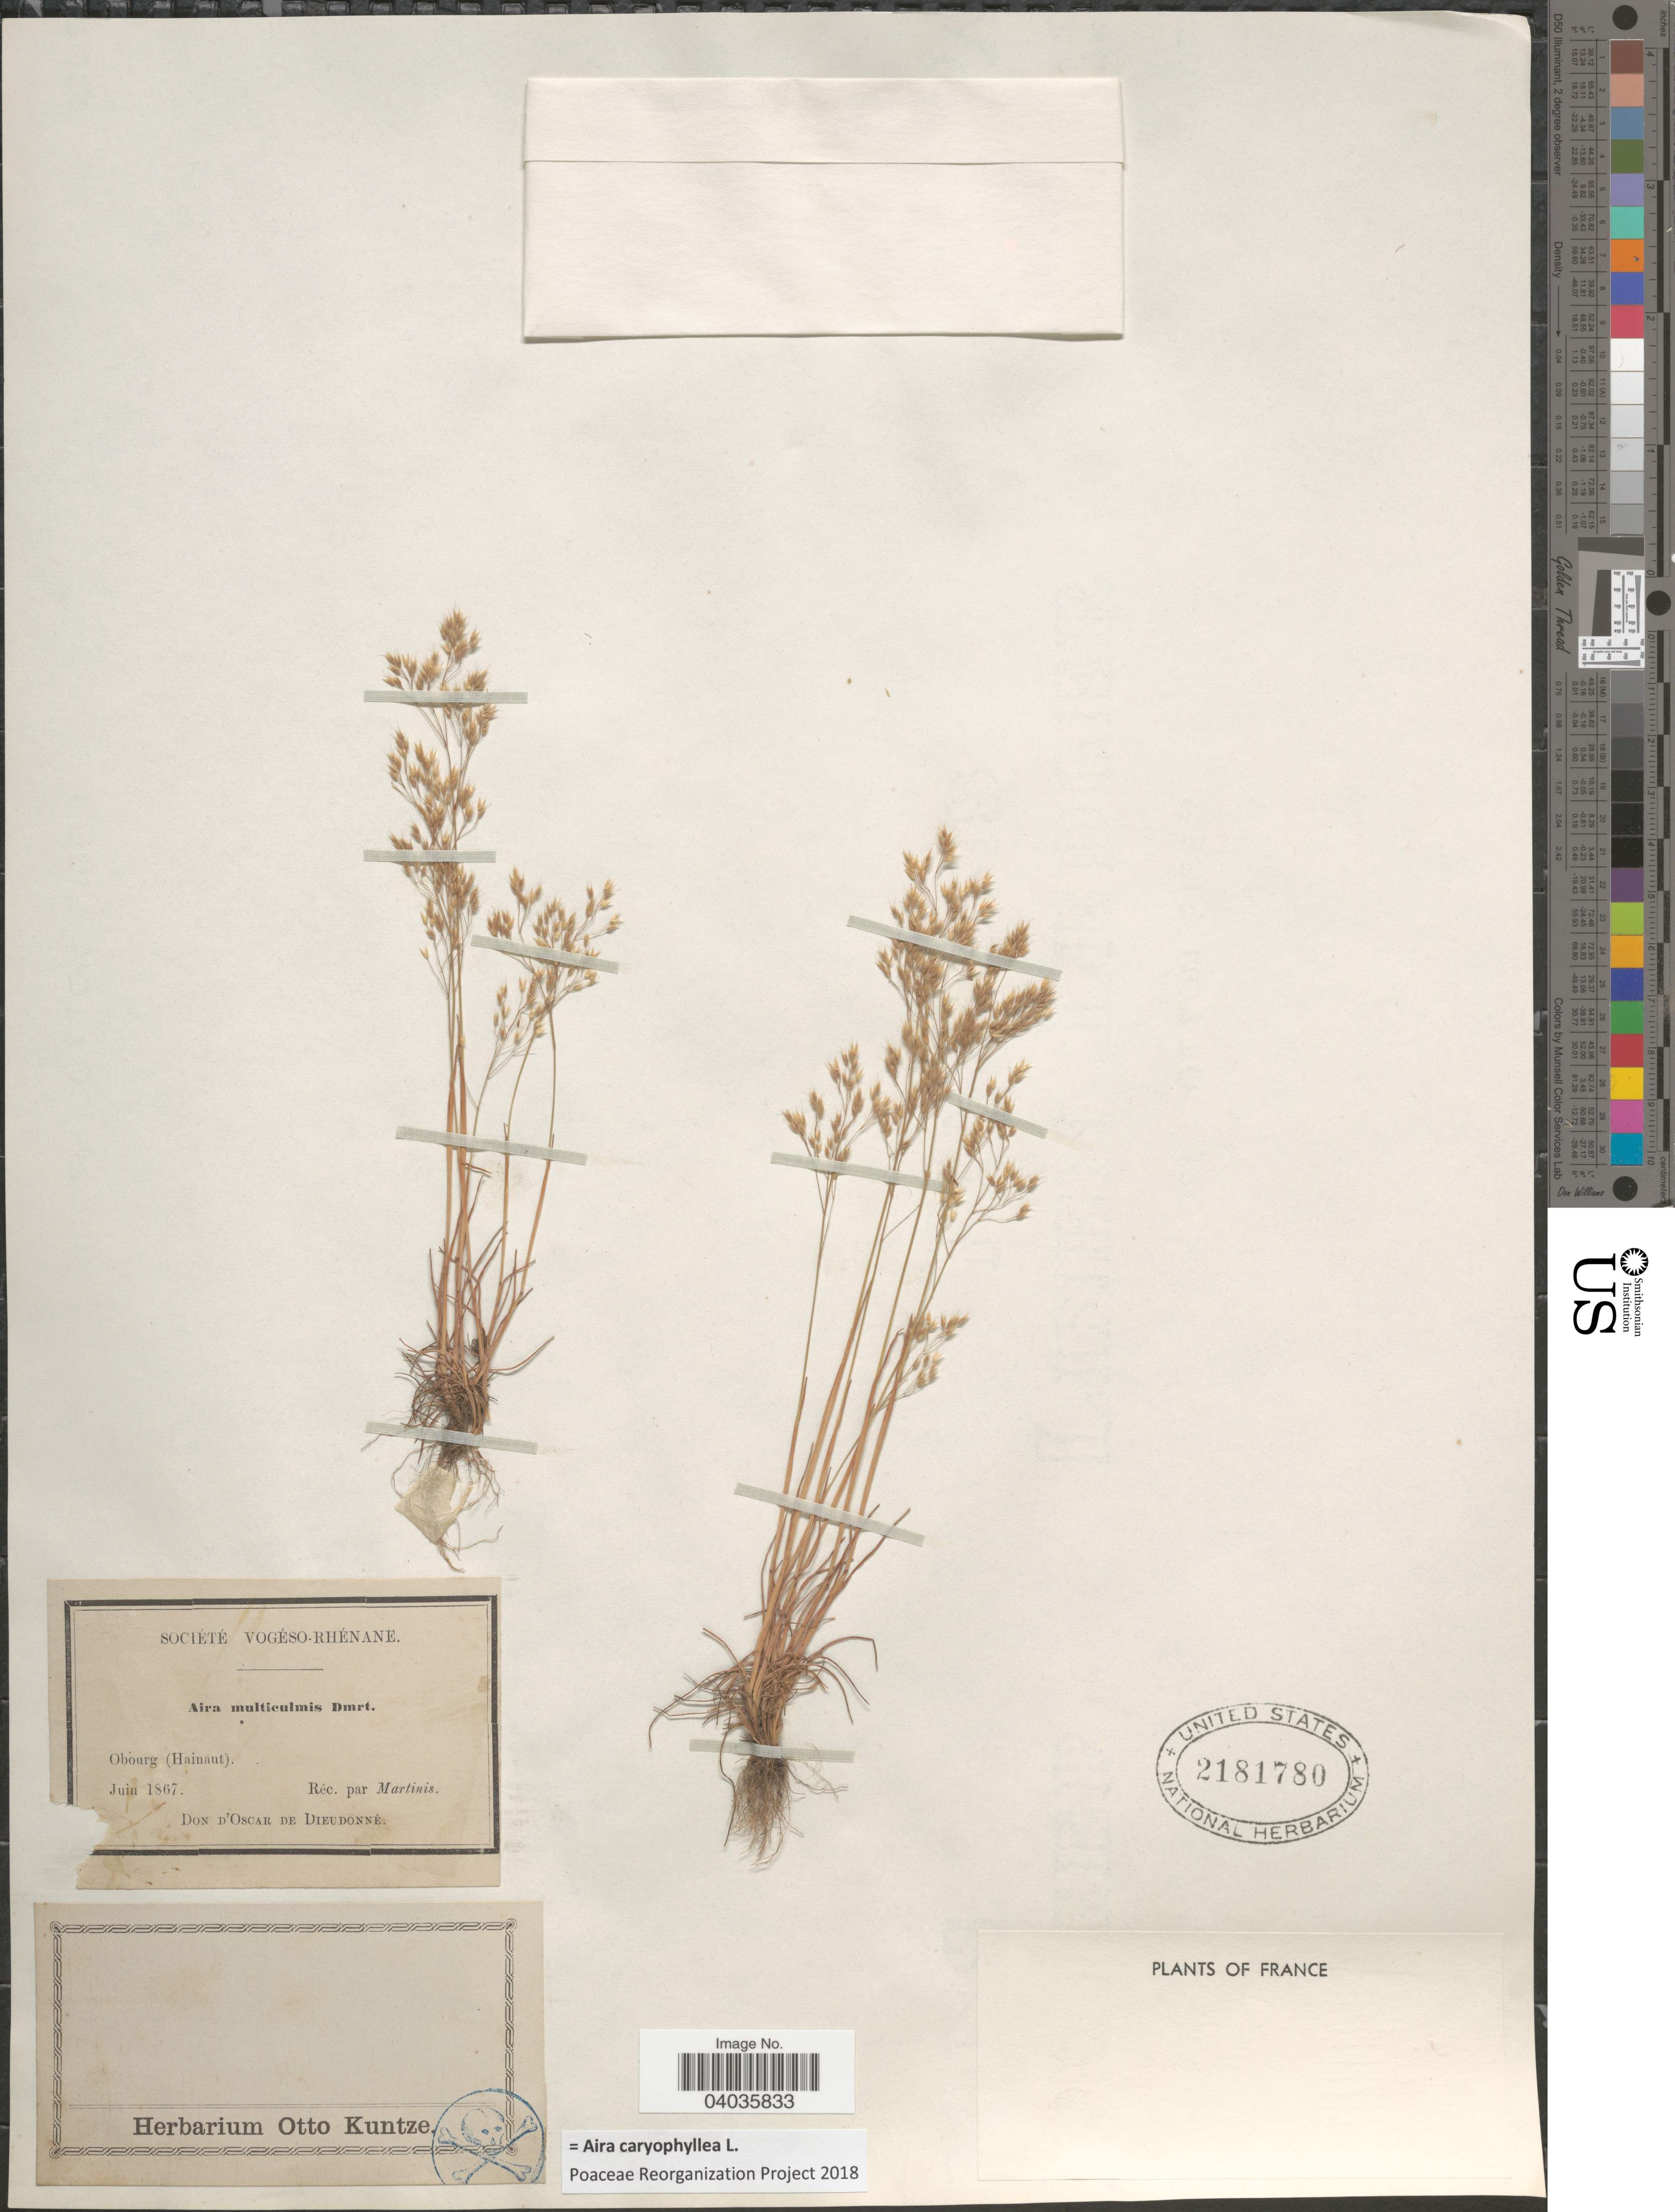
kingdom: Plantae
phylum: Tracheophyta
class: Liliopsida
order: Poales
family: Poaceae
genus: Aira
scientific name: Aira caryophyllea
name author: L.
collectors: D. Dieudonné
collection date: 1867-06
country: France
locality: Obourg (Hainaut).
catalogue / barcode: US 2181780